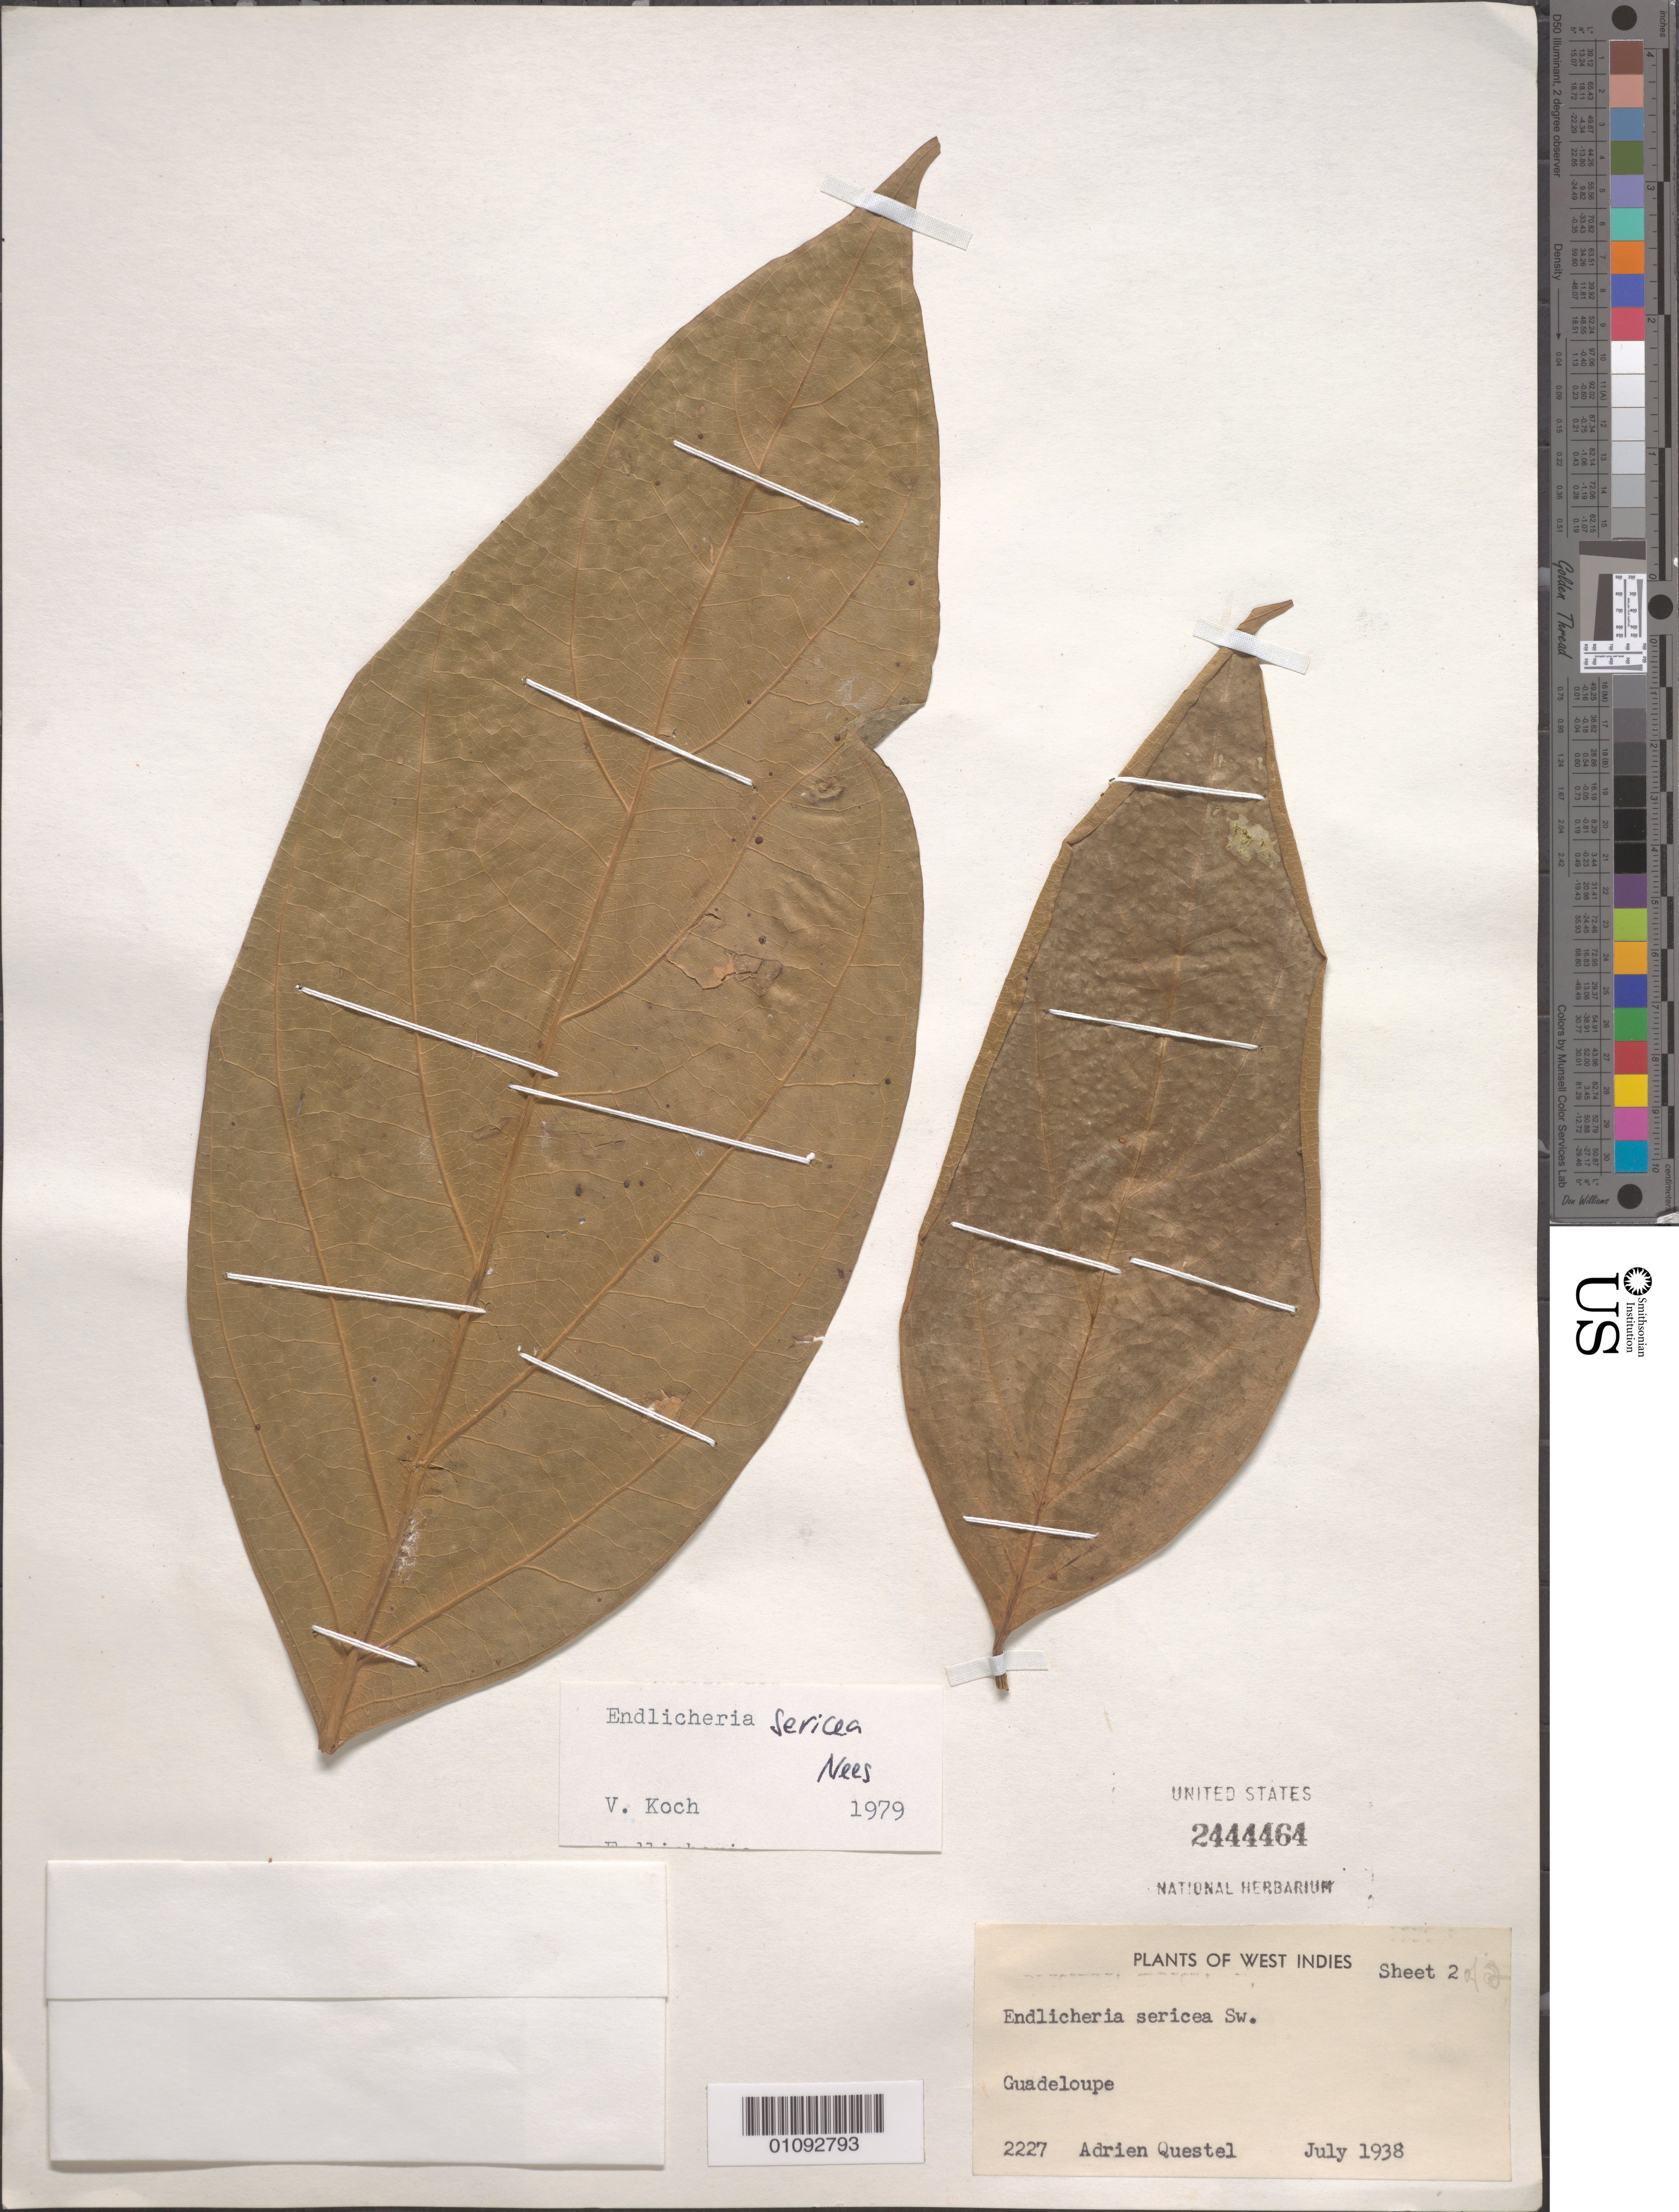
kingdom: Plantae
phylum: Tracheophyta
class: Magnoliopsida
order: Laurales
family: Lauraceae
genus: Endlicheria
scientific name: Endlicheria sericea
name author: Nees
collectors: A. Questel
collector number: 2227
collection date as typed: Jul 1938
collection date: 1938-07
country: Guadeloupe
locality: Petit-Bourg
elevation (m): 60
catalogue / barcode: US 2444464